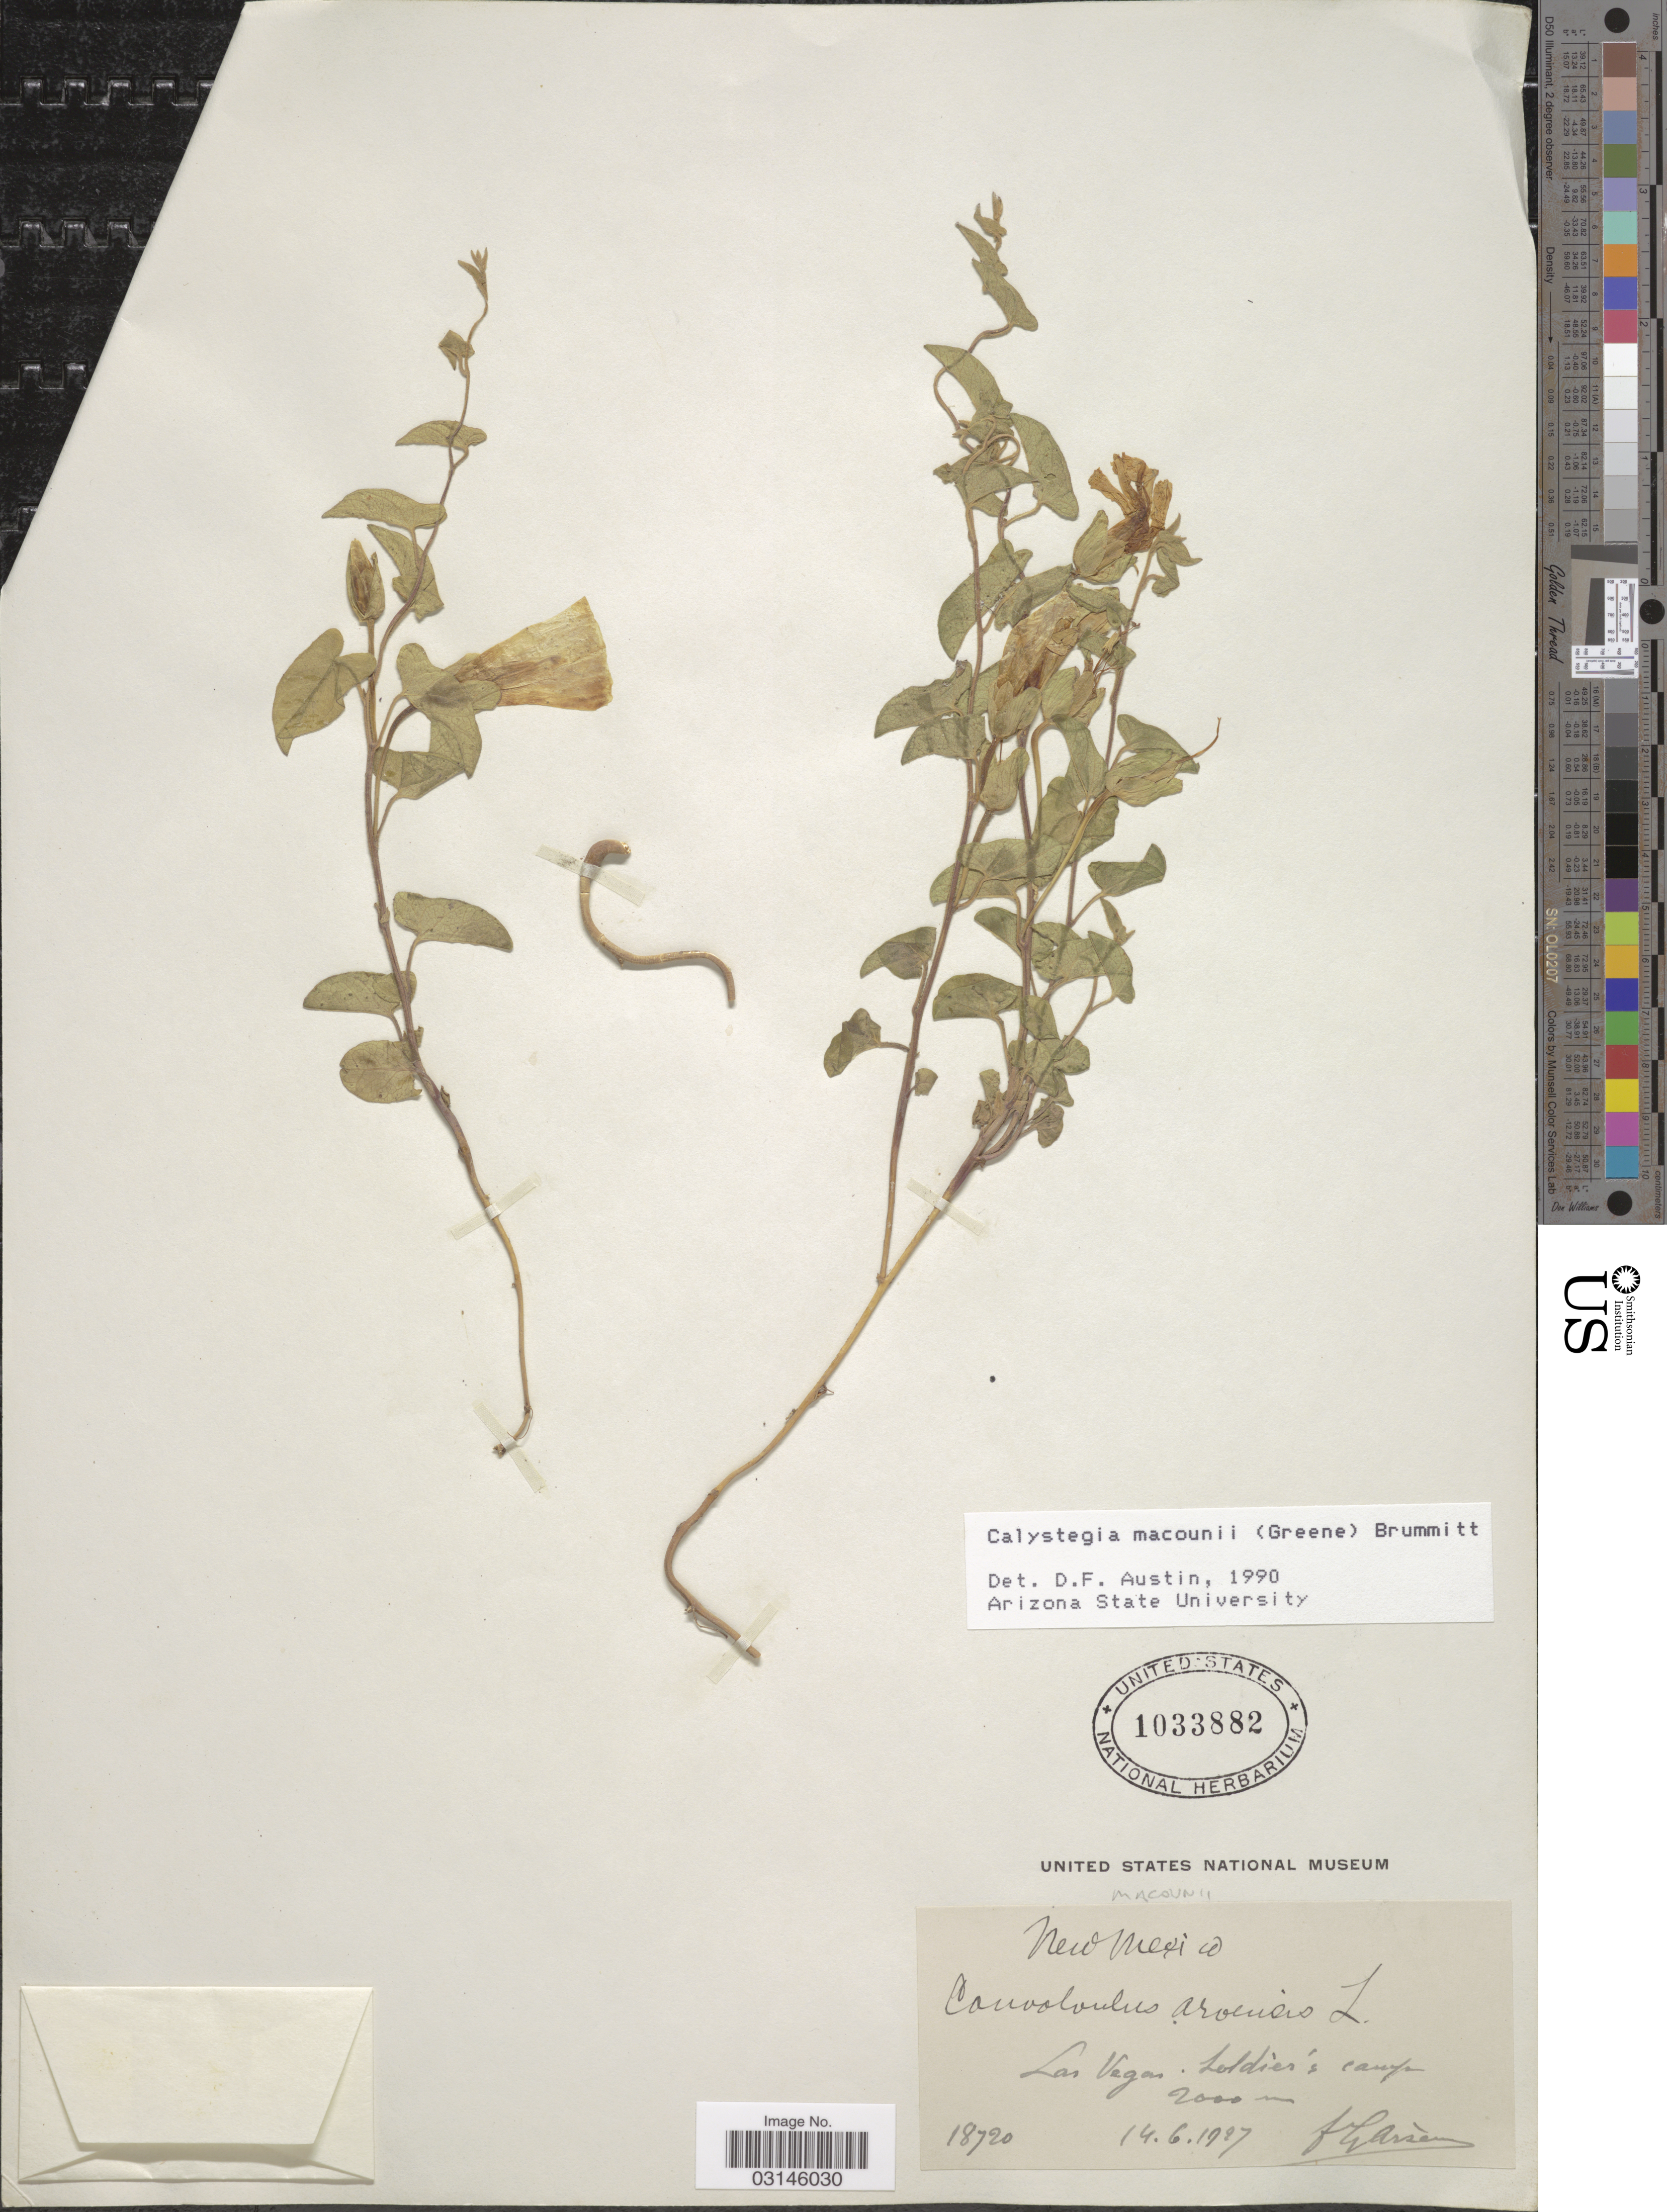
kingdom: Plantae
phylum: Tracheophyta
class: Magnoliopsida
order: Solanales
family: Convolvulaceae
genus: Calystegia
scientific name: Calystegia macounii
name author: (Greene) Brummitt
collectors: Bro. G. Arsène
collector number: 18720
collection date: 1927-06-14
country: United States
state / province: New Mexico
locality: Las Vegas. Soldier's camp.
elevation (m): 2000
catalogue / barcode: US 1033882